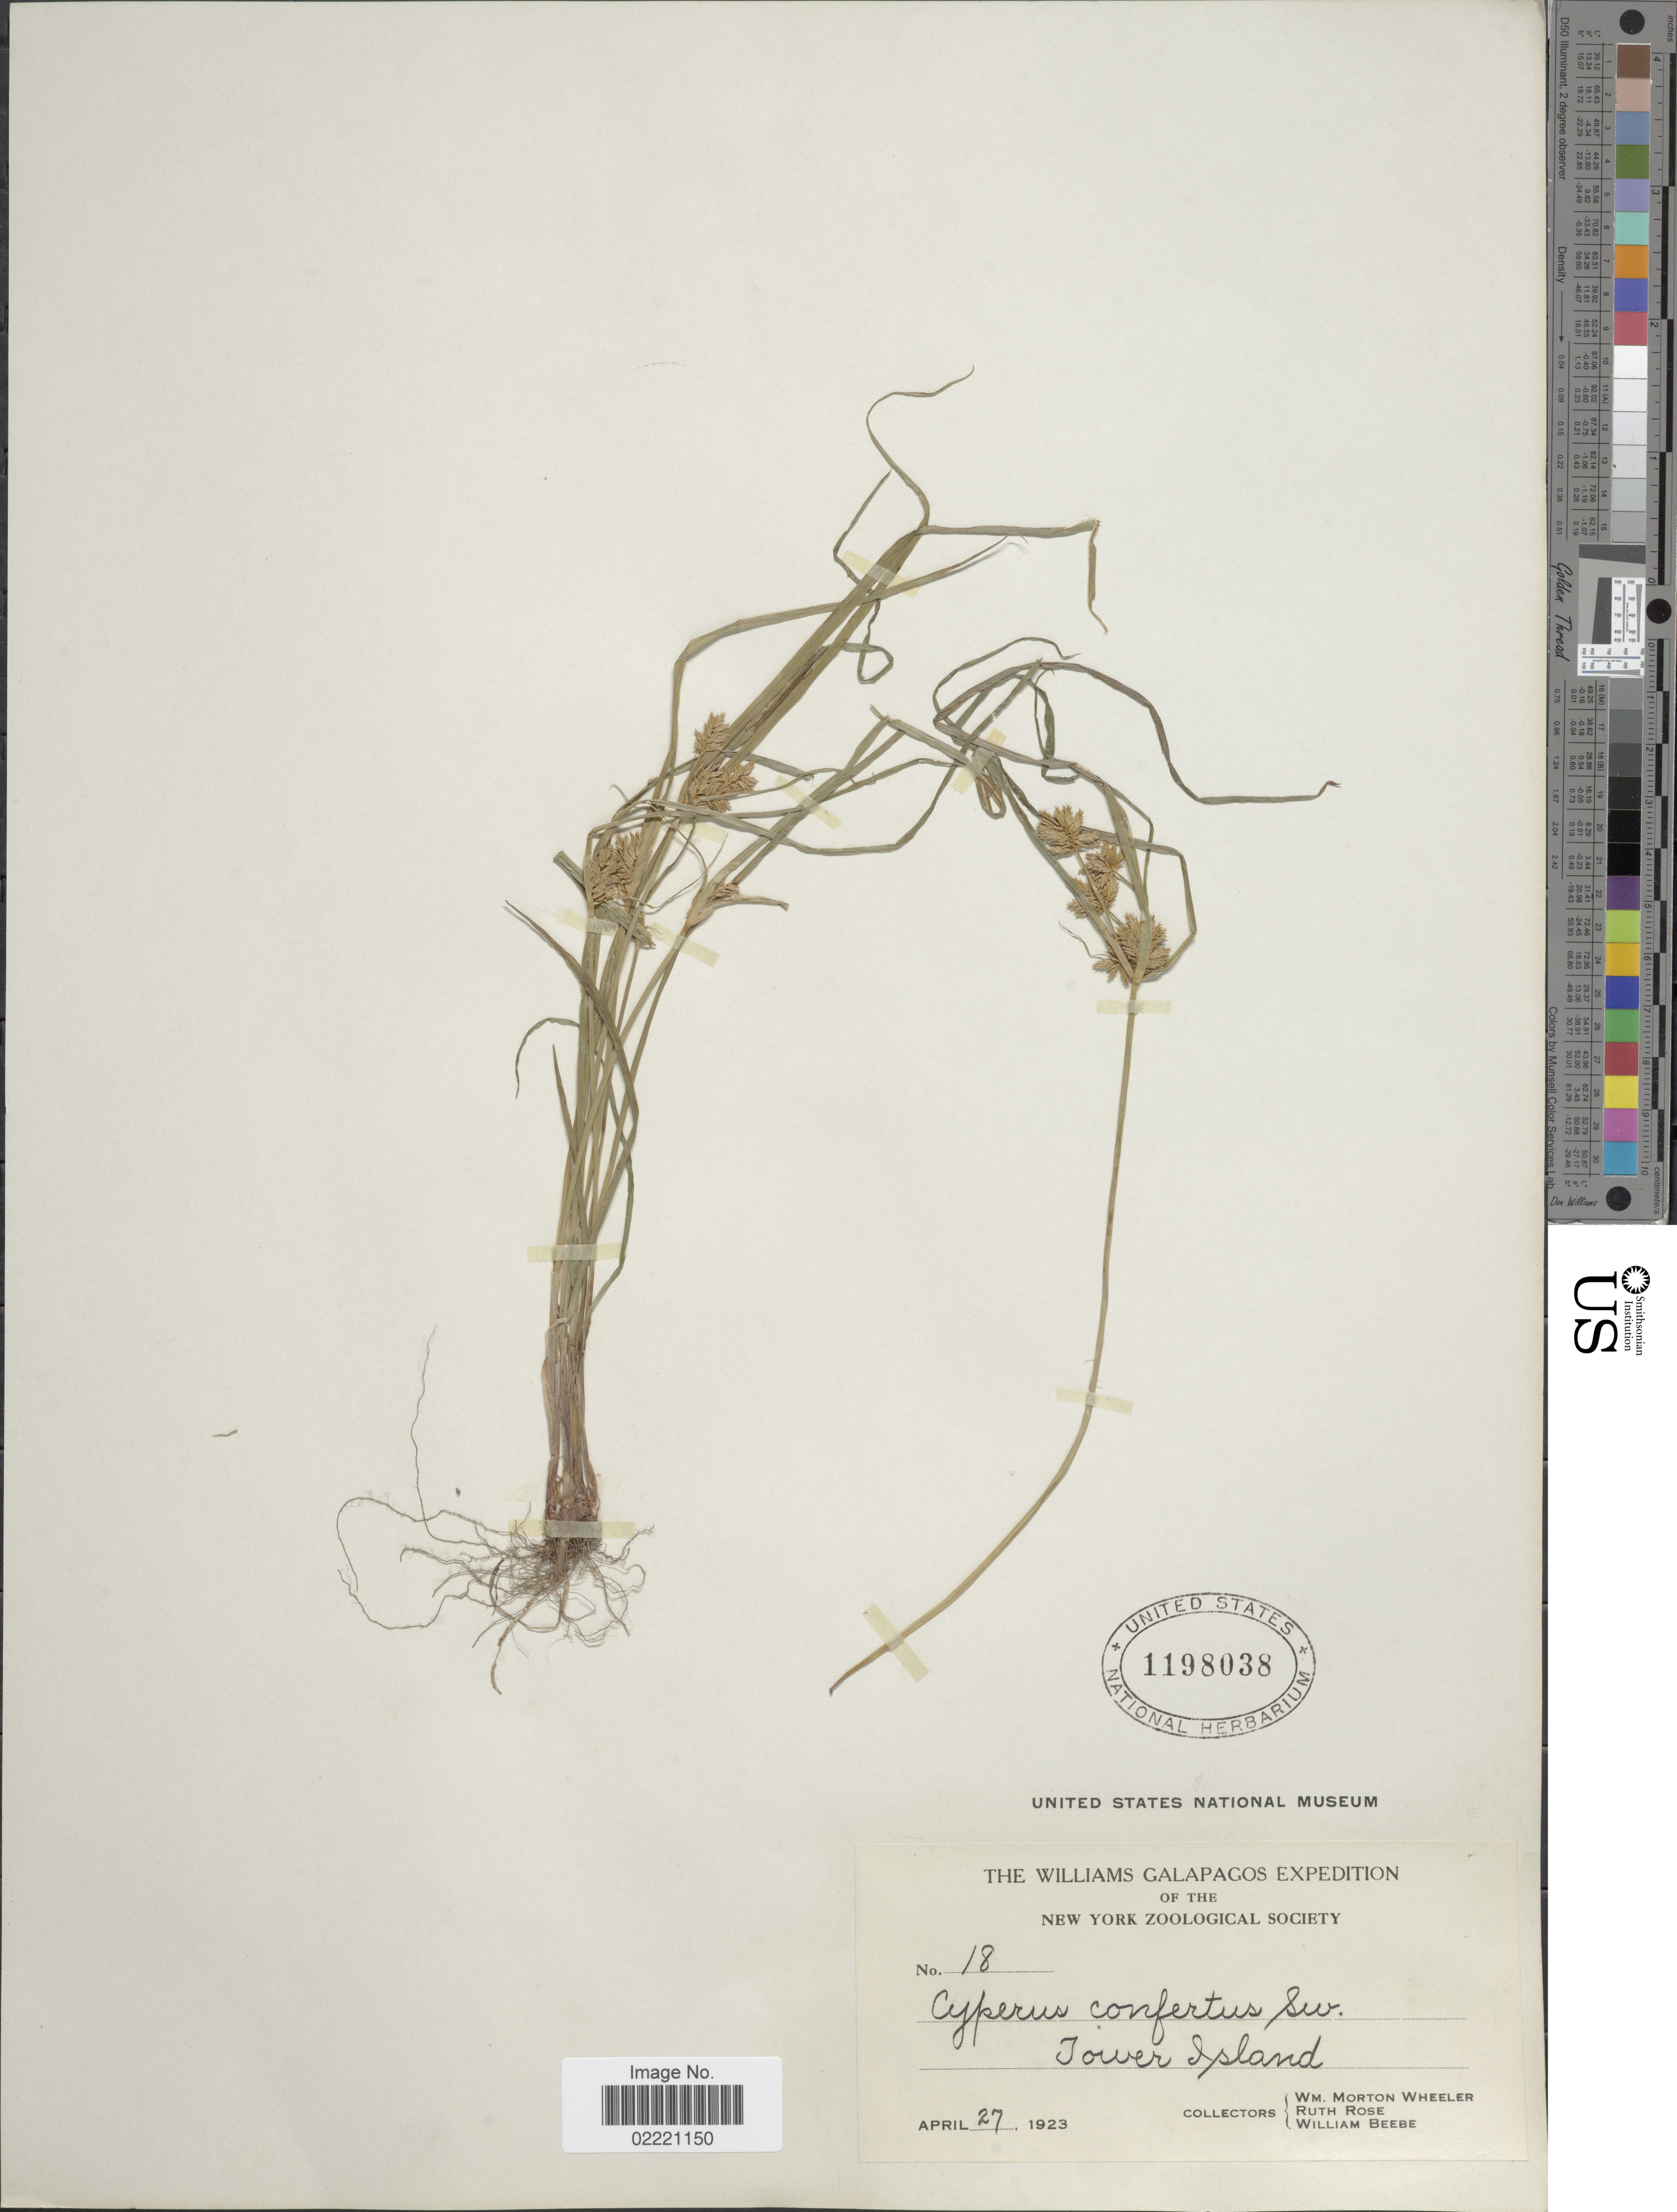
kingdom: Plantae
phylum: Tracheophyta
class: Liliopsida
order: Poales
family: Cyperaceae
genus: Cyperus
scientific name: Cyperus confertus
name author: Sw.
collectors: W. Wheeler, R. Rose & W. Beebe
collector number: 18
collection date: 1923-04-27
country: Ecuador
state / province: Colón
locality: Galapagos, Tower Island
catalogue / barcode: US 1198038